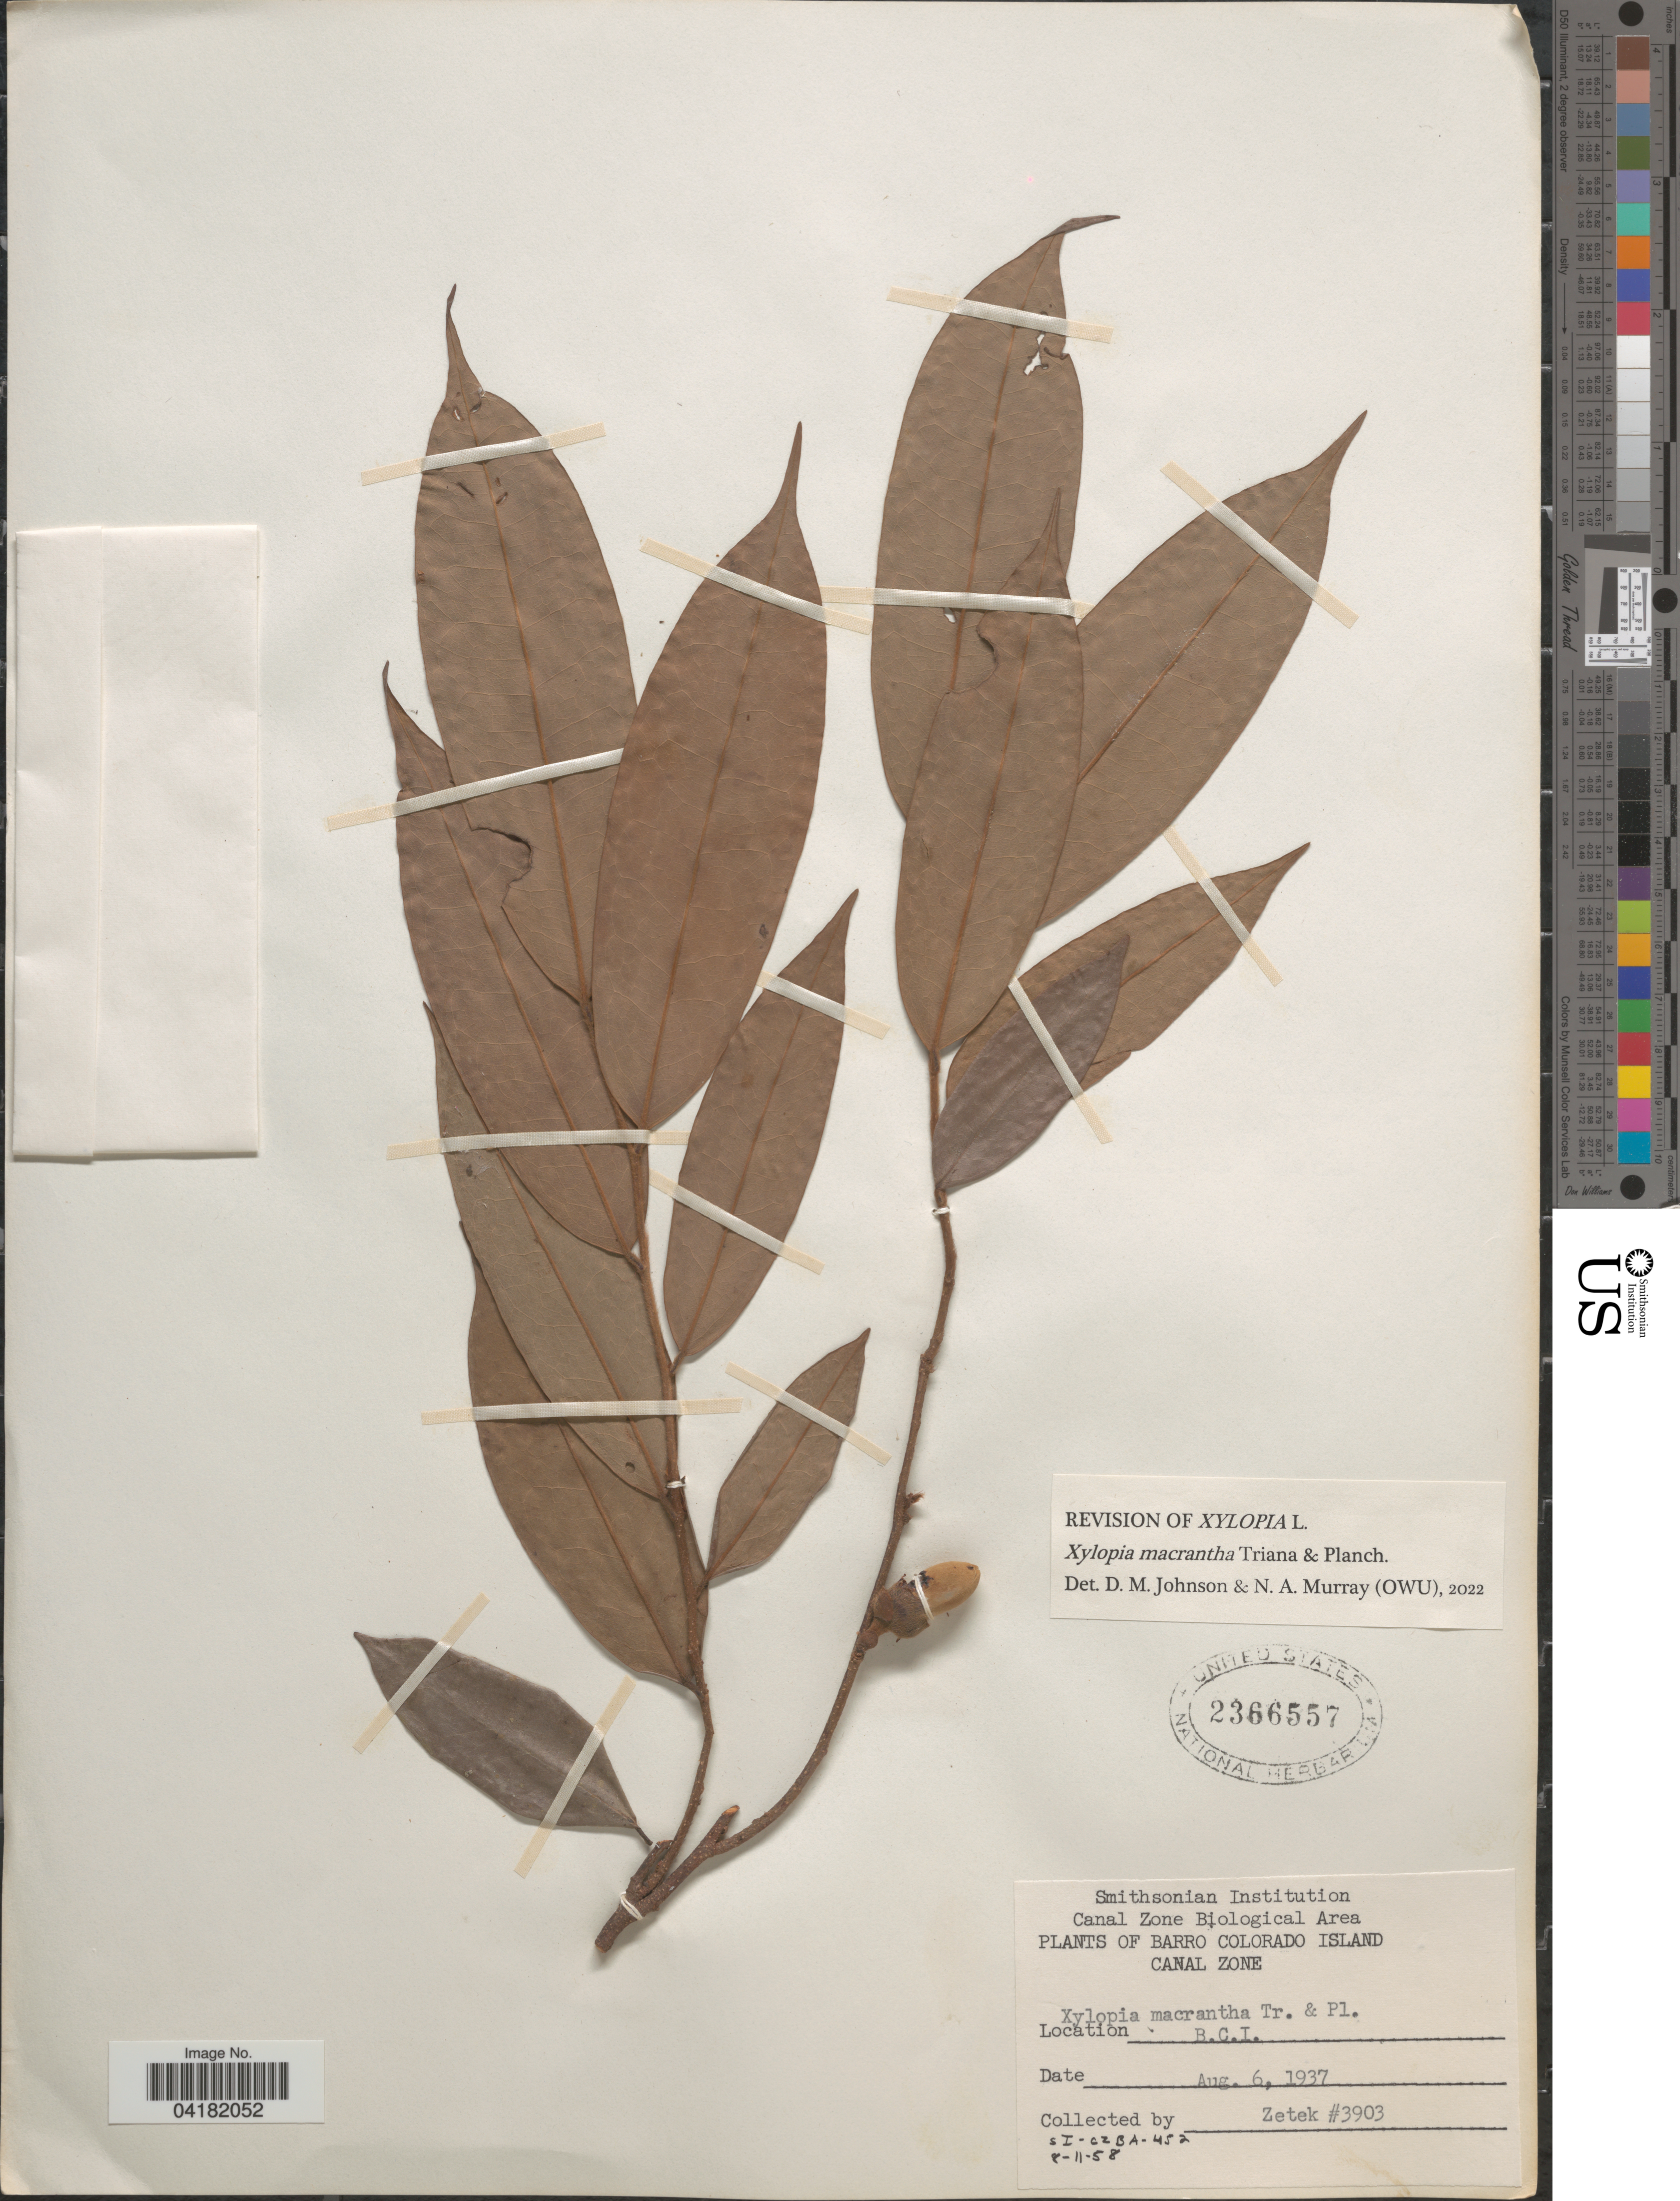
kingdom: Plantae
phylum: Tracheophyta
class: Magnoliopsida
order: Magnoliales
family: Annonaceae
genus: Xylopia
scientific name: Xylopia macrantha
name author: Planch. & Triana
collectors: -. Zetek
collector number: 3903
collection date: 1937-08-06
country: Panama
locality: Barro Colorado Island. Canal Zone.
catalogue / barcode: US 2366557